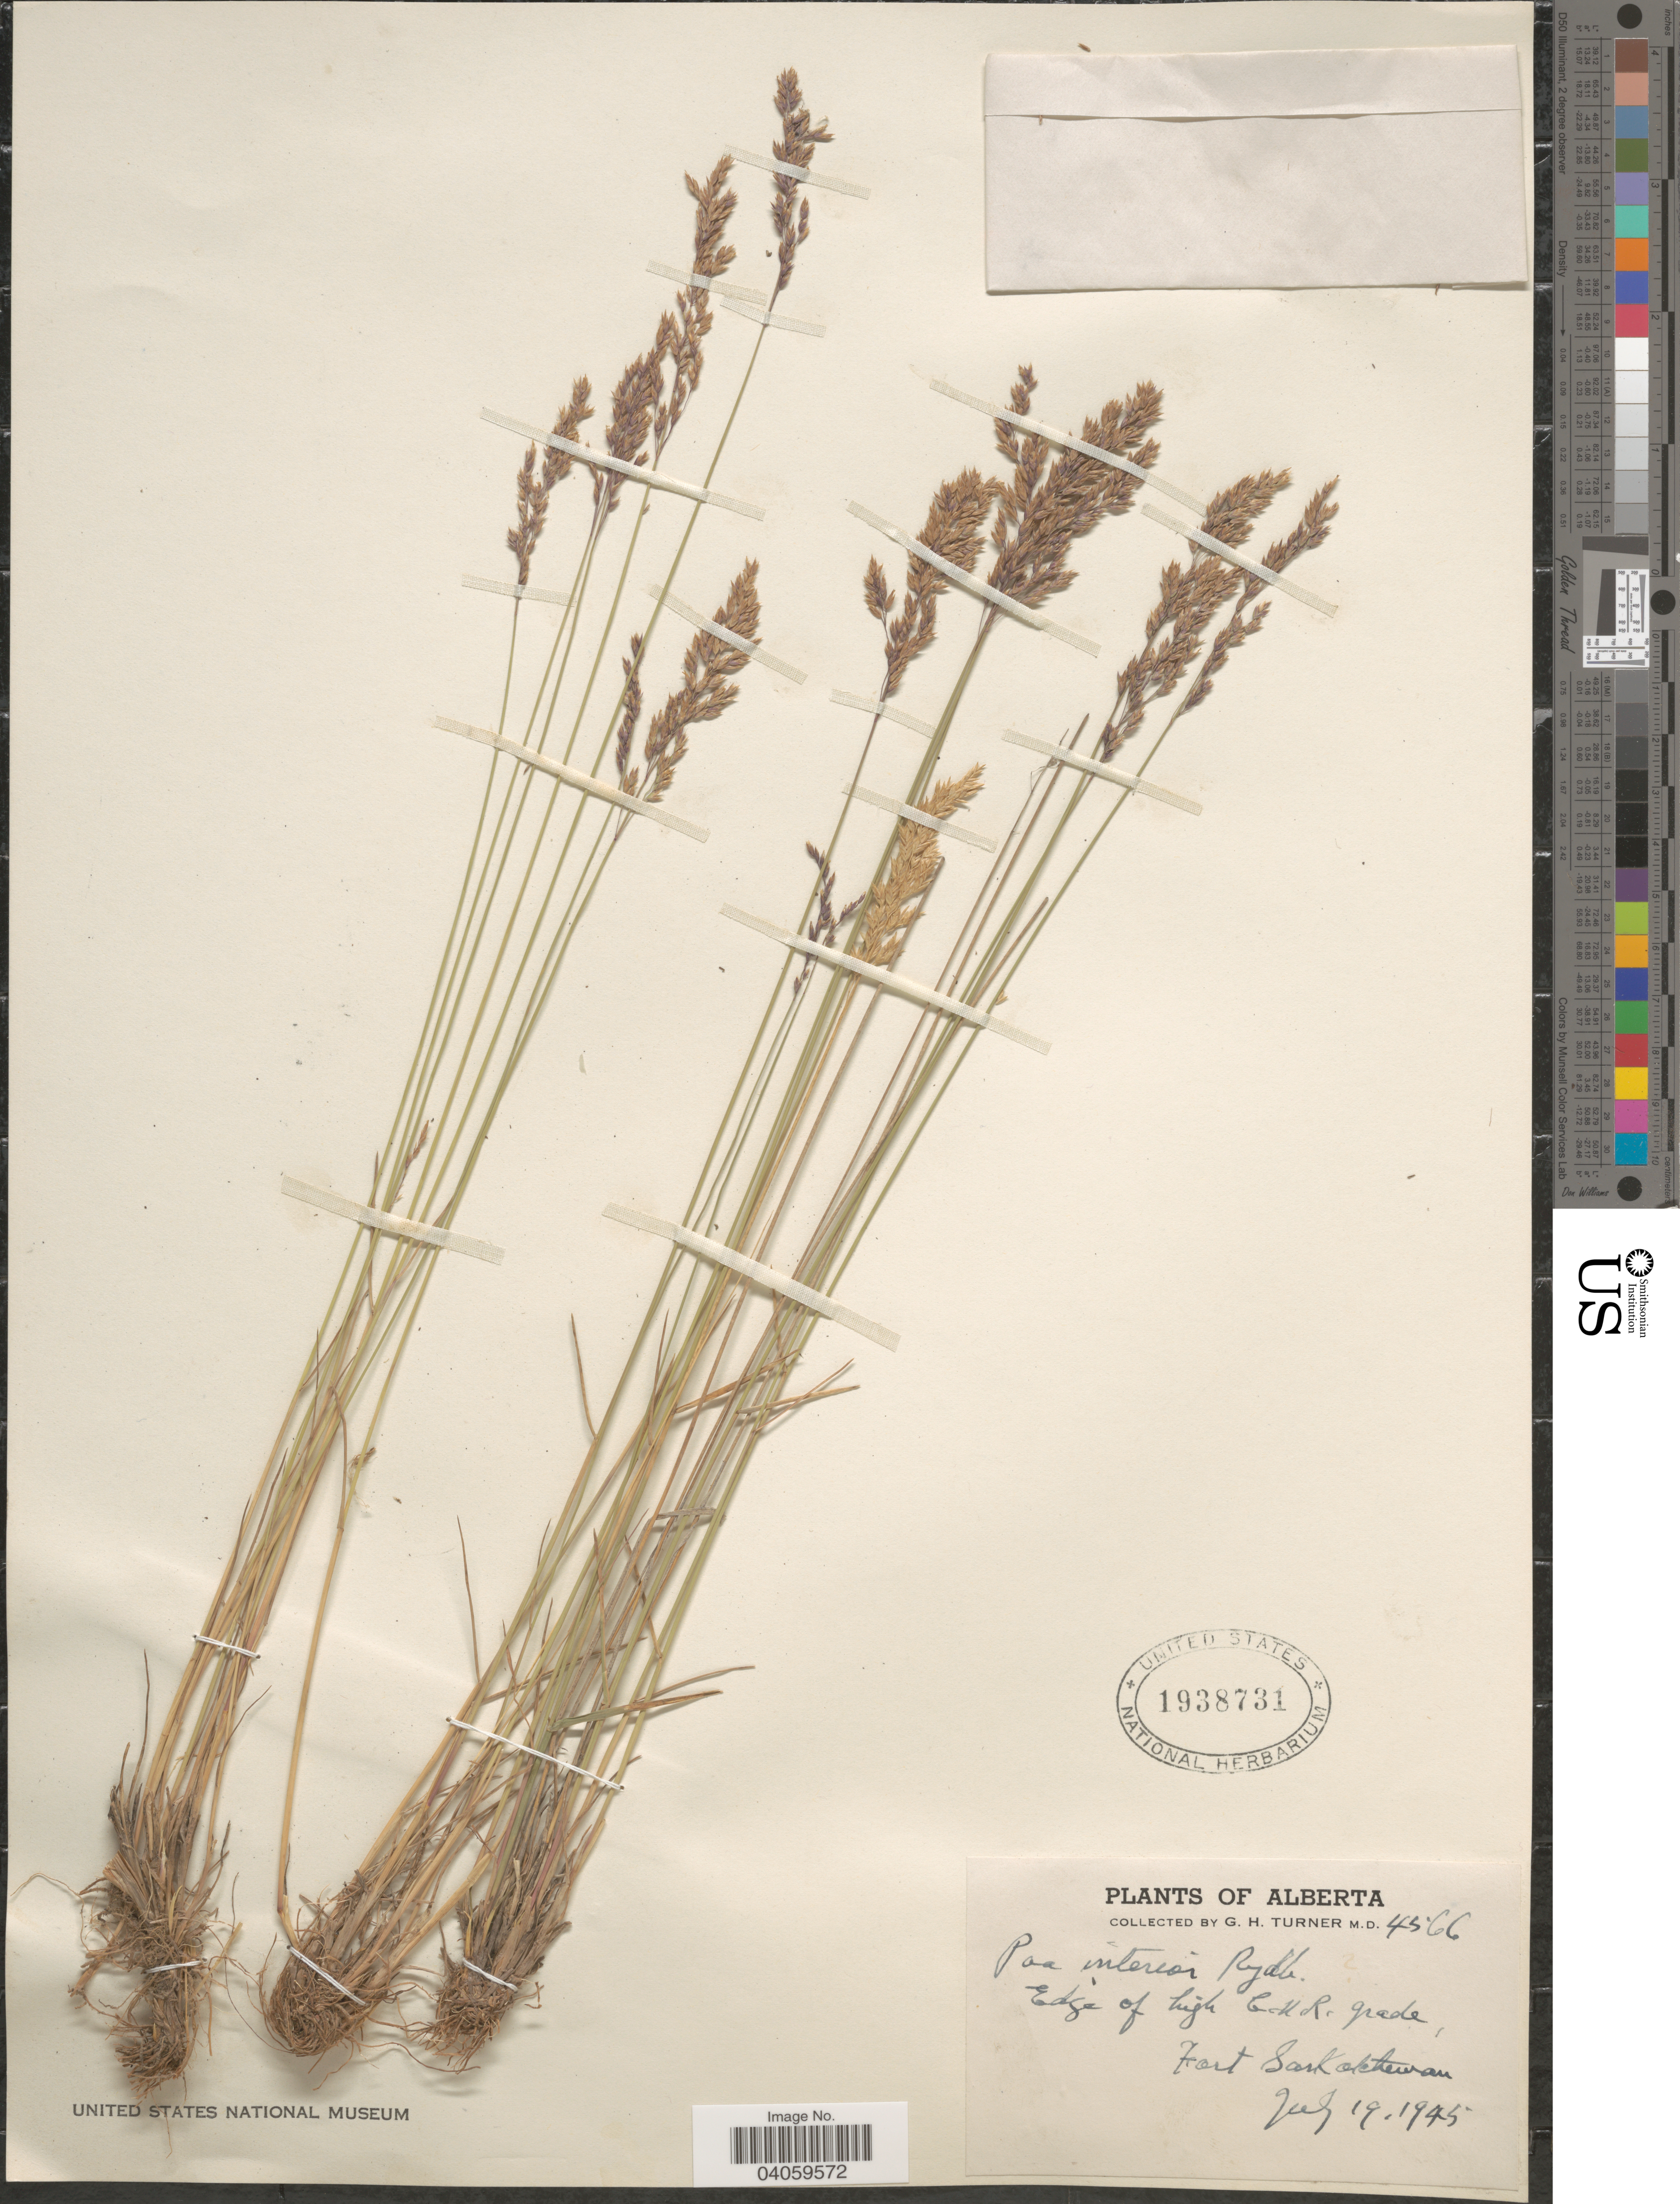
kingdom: Plantae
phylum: Tracheophyta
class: Liliopsida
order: Poales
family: Poaceae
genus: Poa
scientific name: Poa interior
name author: Rydb.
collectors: G. H. Turner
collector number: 4566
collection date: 1945-07-19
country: Canada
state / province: Alberta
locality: Fort Saskatchewan.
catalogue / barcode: US 1938731